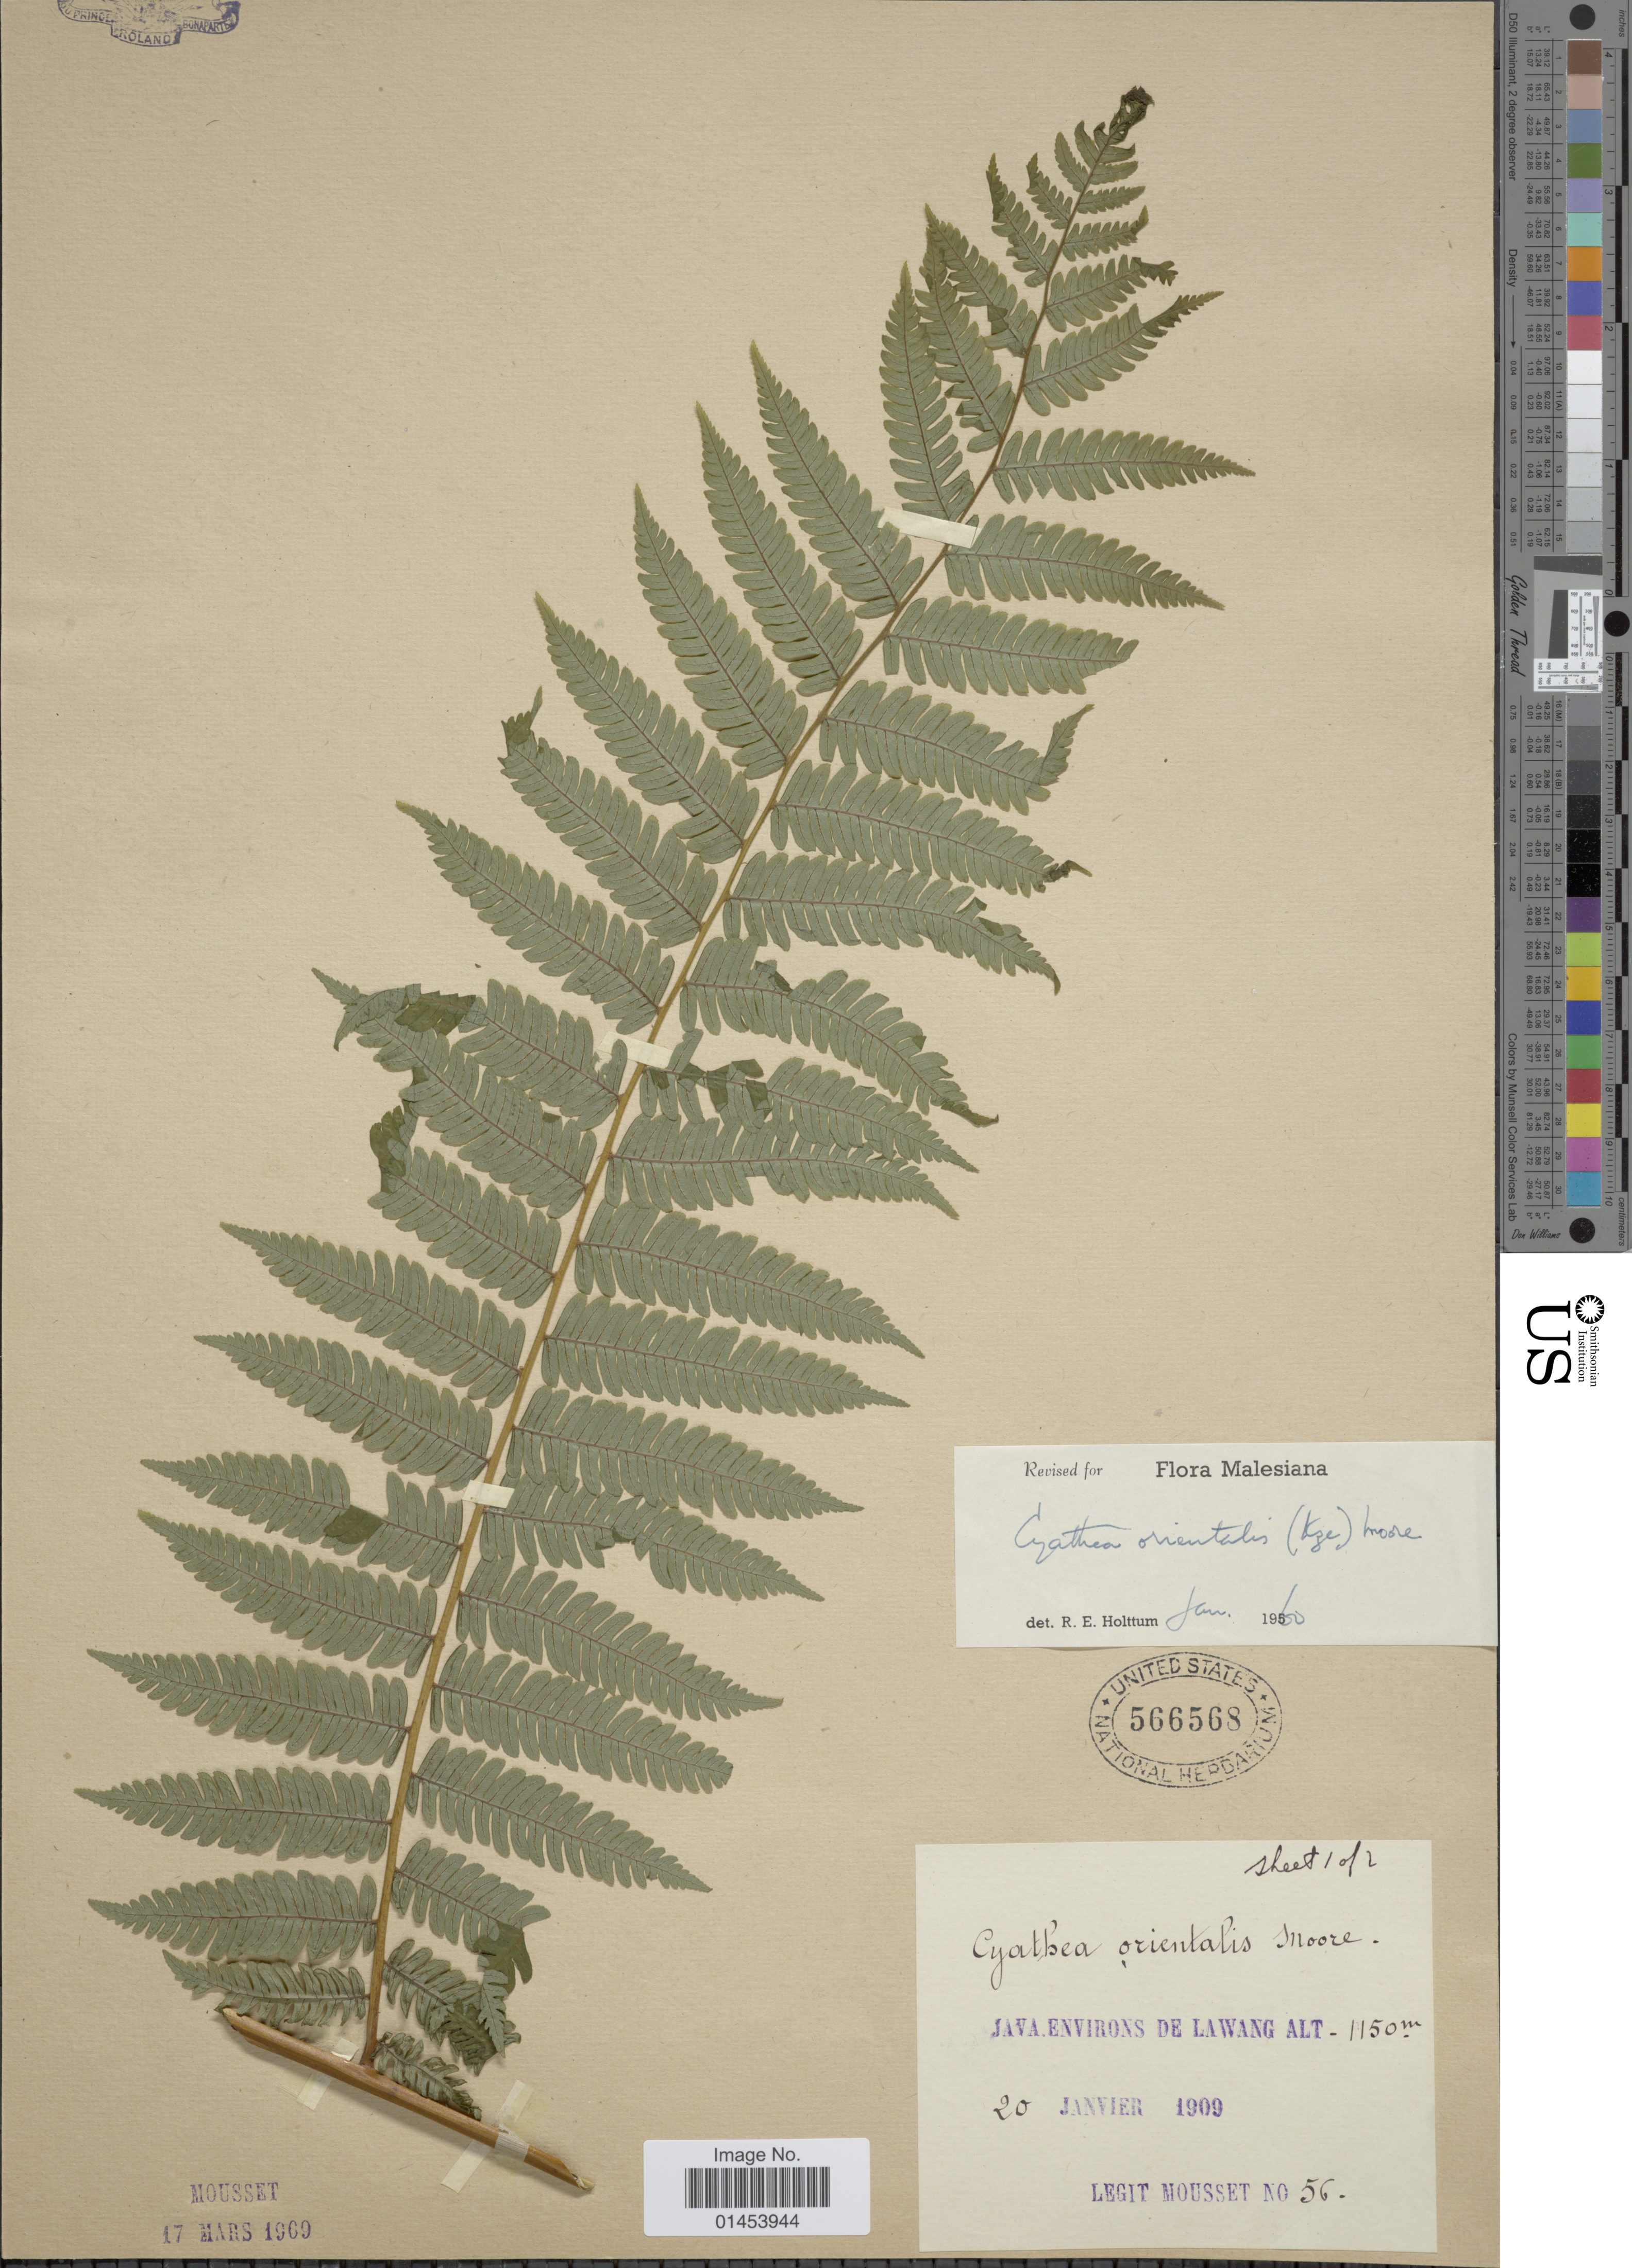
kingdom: Plantae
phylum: Tracheophyta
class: Polypodiopsida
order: Cyatheales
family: Cyatheaceae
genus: Cyathea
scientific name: Cyathea orientalis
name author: (Kunze) Moore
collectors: Mousset, --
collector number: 56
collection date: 1909-01-20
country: Indonesia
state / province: Java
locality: Environs de Lawang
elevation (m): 1150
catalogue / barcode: US 566568